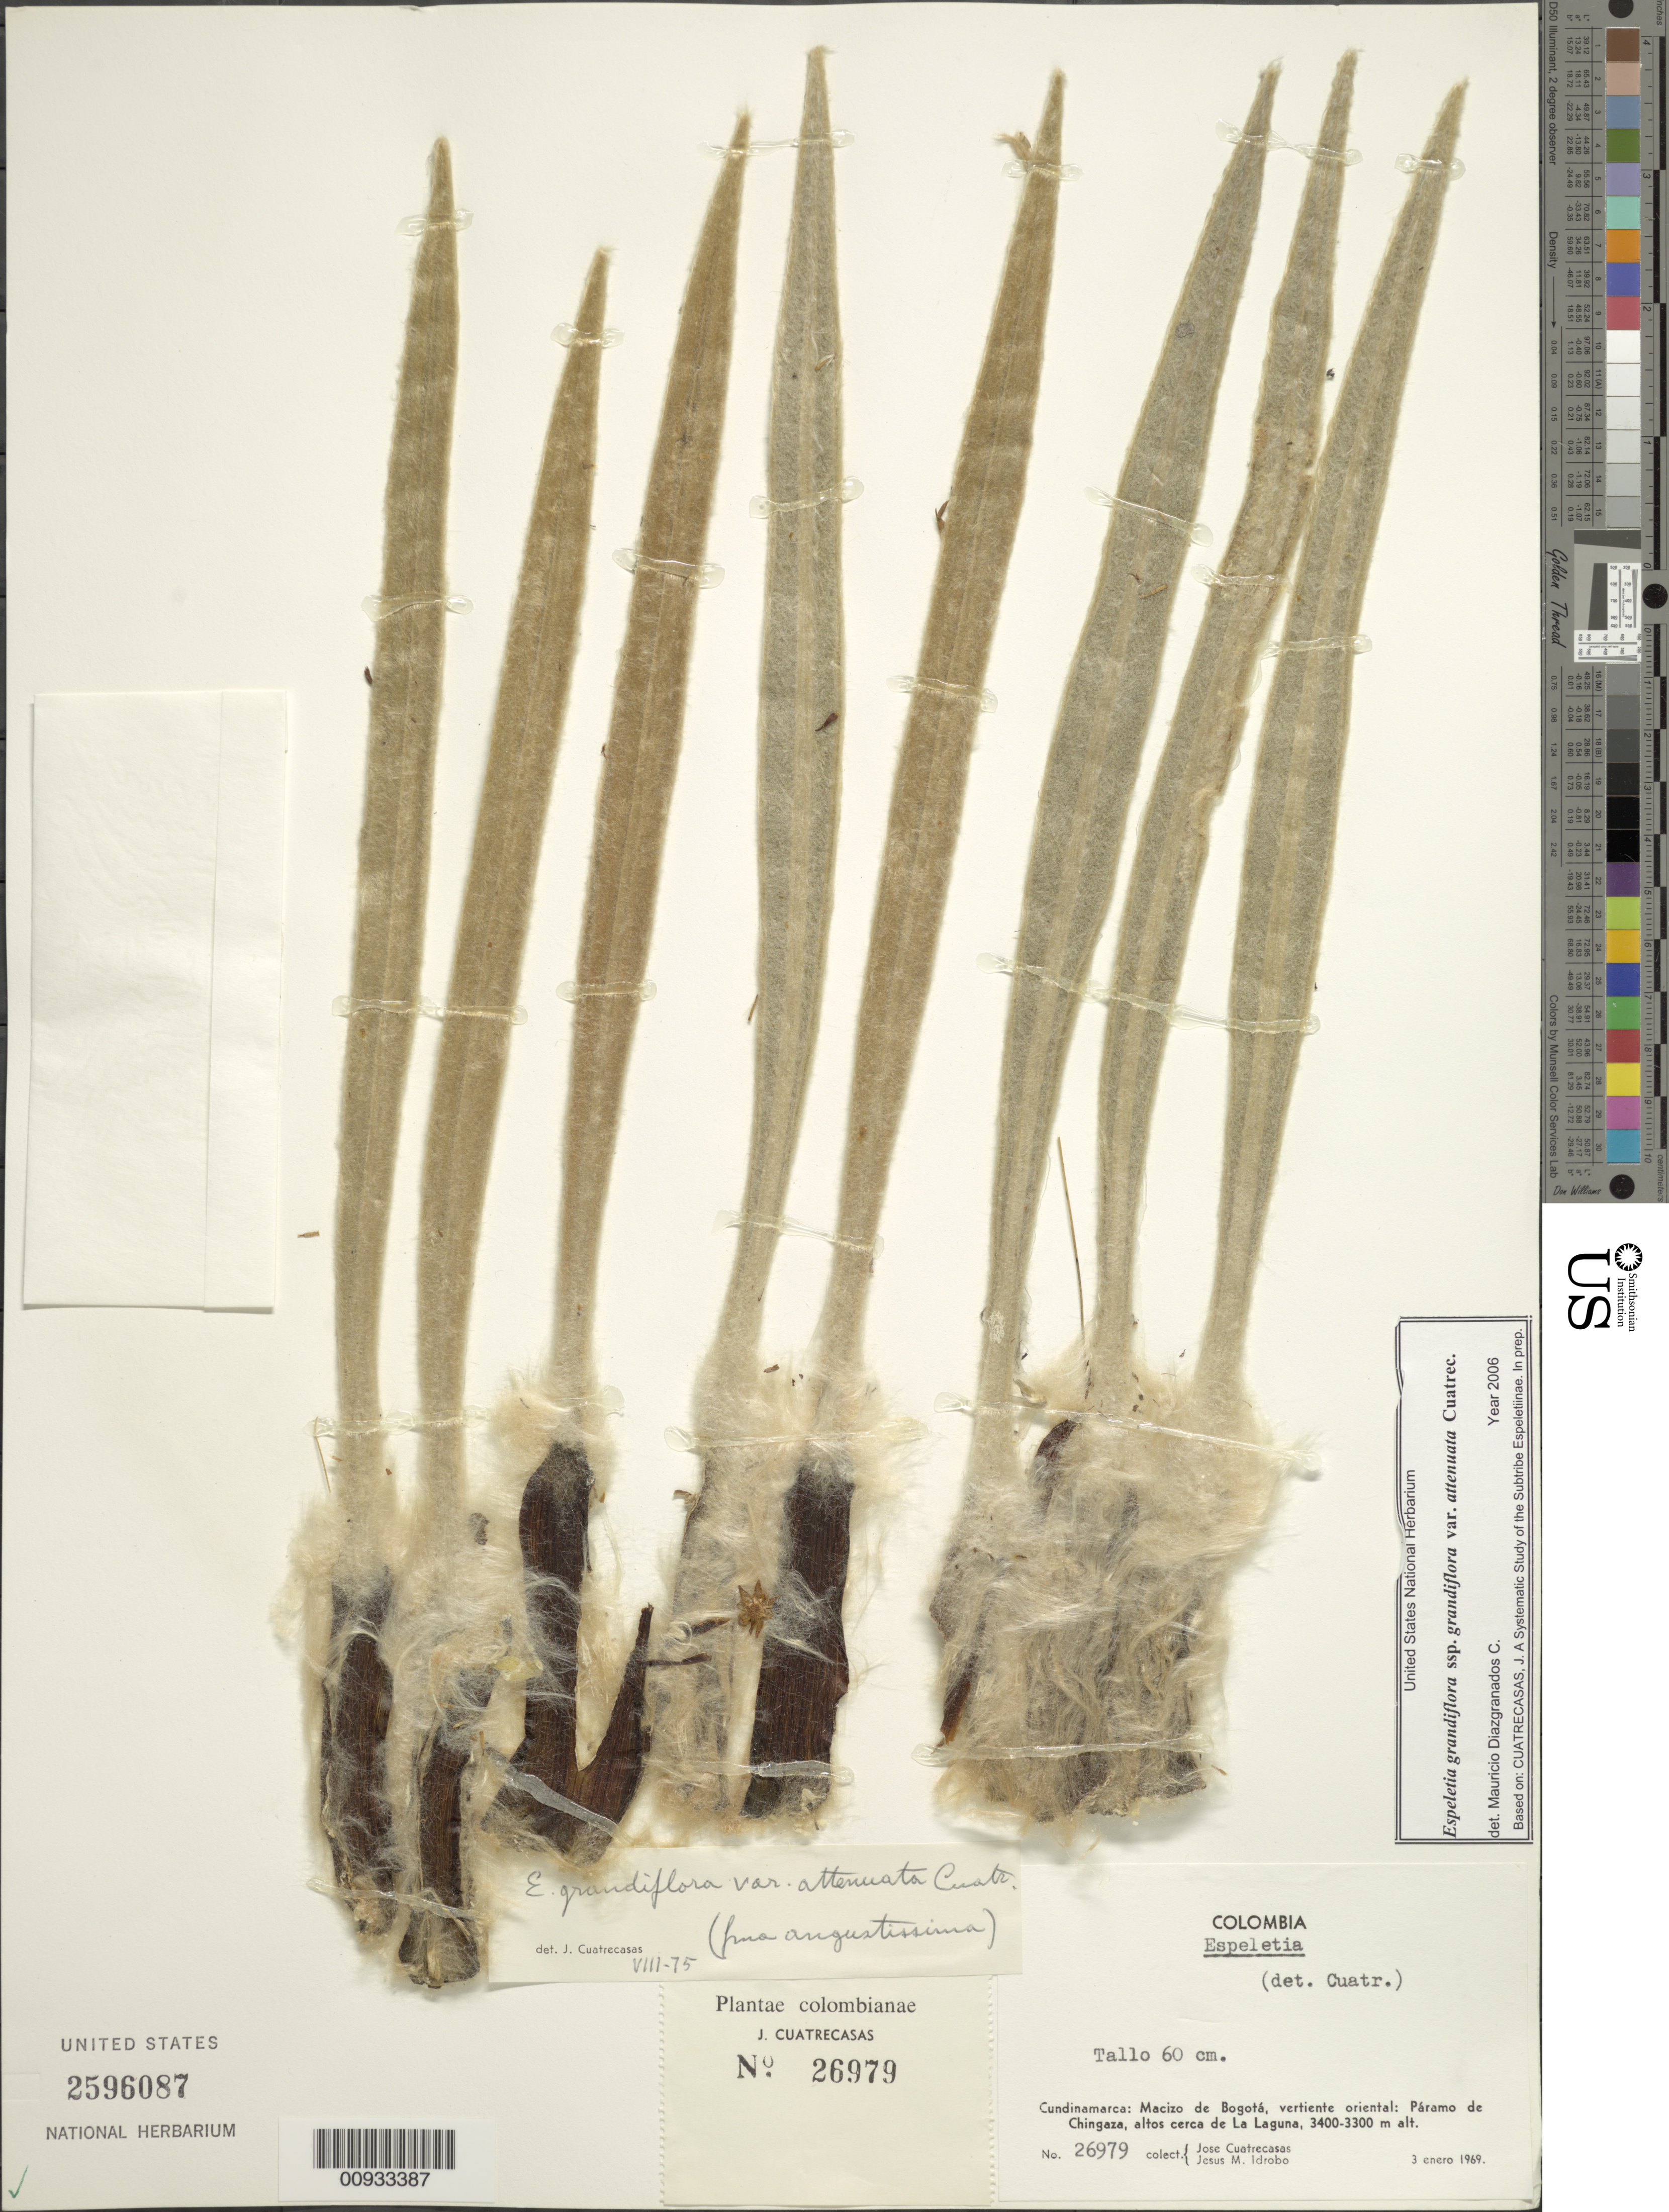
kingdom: Plantae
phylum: Tracheophyta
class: Magnoliopsida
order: Asterales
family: Asteraceae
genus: Espeletia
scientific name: Espeletia grandiflora var. attenuata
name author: Cuatrec.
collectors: J. Cuatrecasas & J. M. Idrobo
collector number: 26979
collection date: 1969-01-03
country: Colombia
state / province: Cundinamarca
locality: Macizo de Bogota, vertiente oriental: Paramo de Chingaza, altos cerca de La Laguna.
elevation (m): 3300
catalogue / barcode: US 2596087